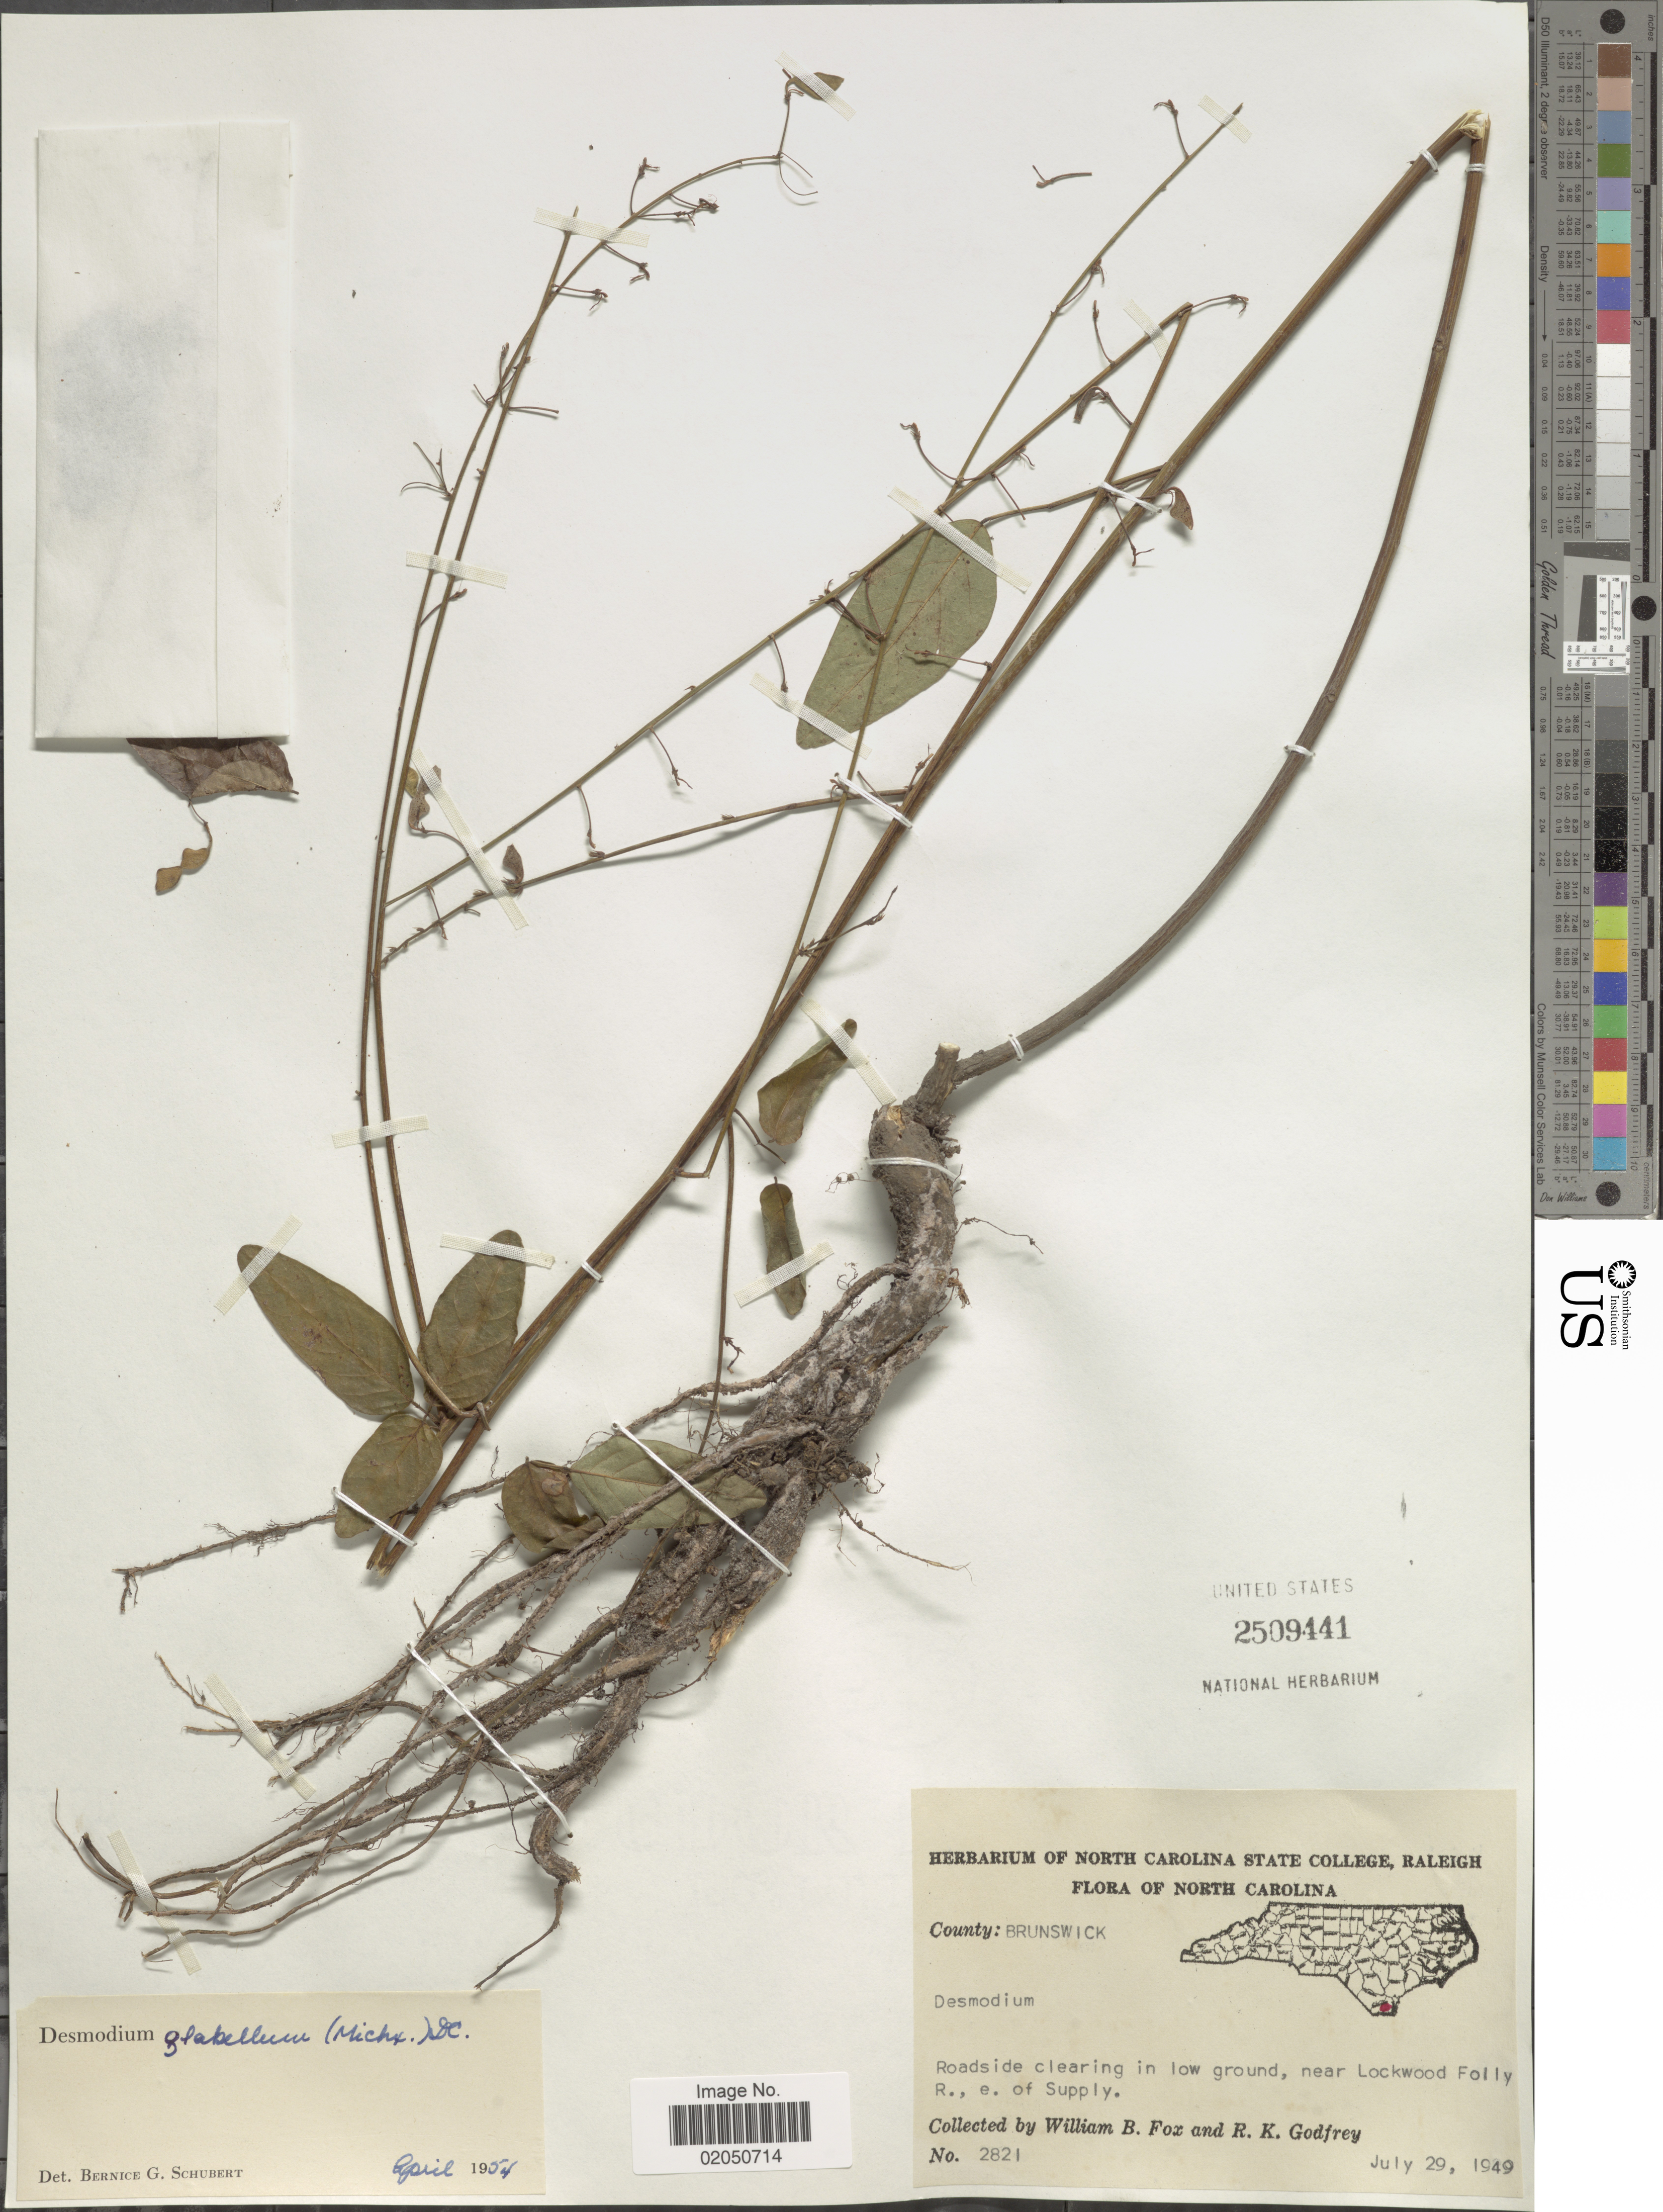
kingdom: Plantae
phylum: Tracheophyta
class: Magnoliopsida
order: Fabales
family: Fabaceae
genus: Desmodium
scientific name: Desmodium glabellum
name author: (Michx.) DC.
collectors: W. B. Fox & R. K. Godfrey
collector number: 2821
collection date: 1949-07-29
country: United States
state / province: North Carolina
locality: County: Brunswick, roadside clearing in low ground, near Lockwood Folly R., e. of Supply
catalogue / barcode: US 2509441